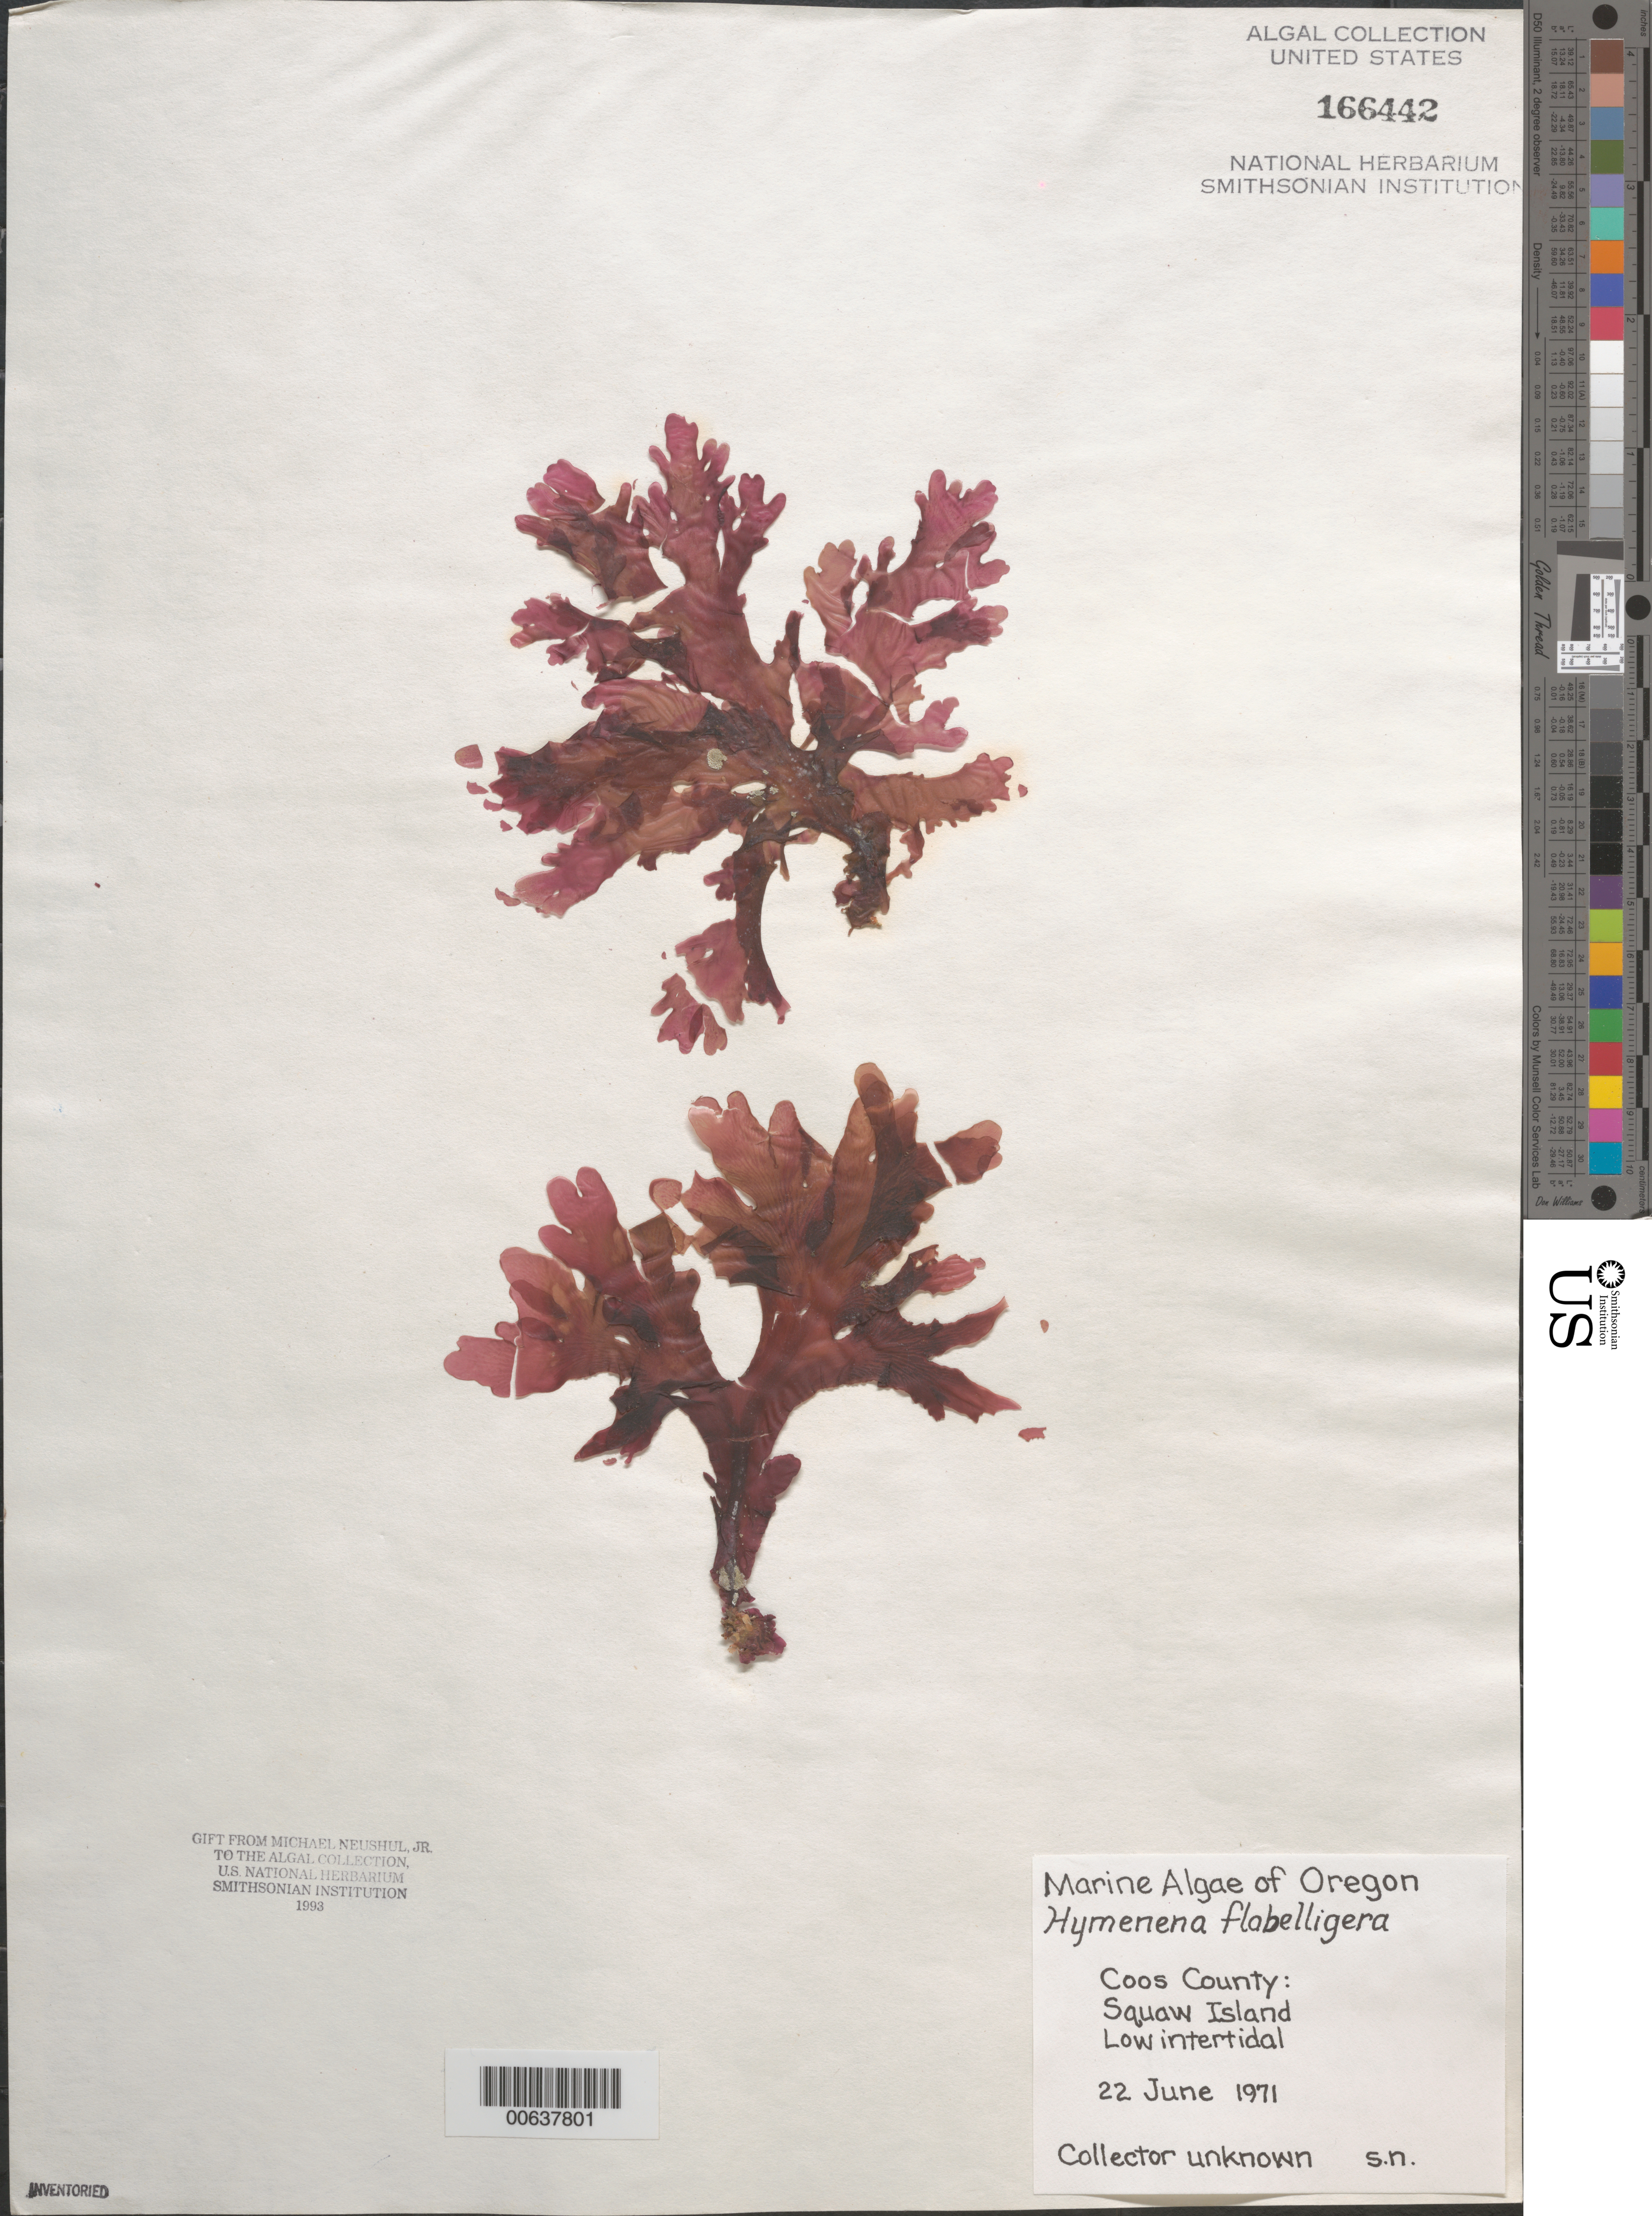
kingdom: Plantae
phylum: Rhodophyta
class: Florideophyceae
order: Ceramiales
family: Delesseriaceae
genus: Hymenena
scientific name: Hymenena flabelligera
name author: (J. Agardh) Kylin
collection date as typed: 22 Jun 1971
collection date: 1971-06-22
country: United States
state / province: Oregon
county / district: Coos County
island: Squaw Island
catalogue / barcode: US 166442